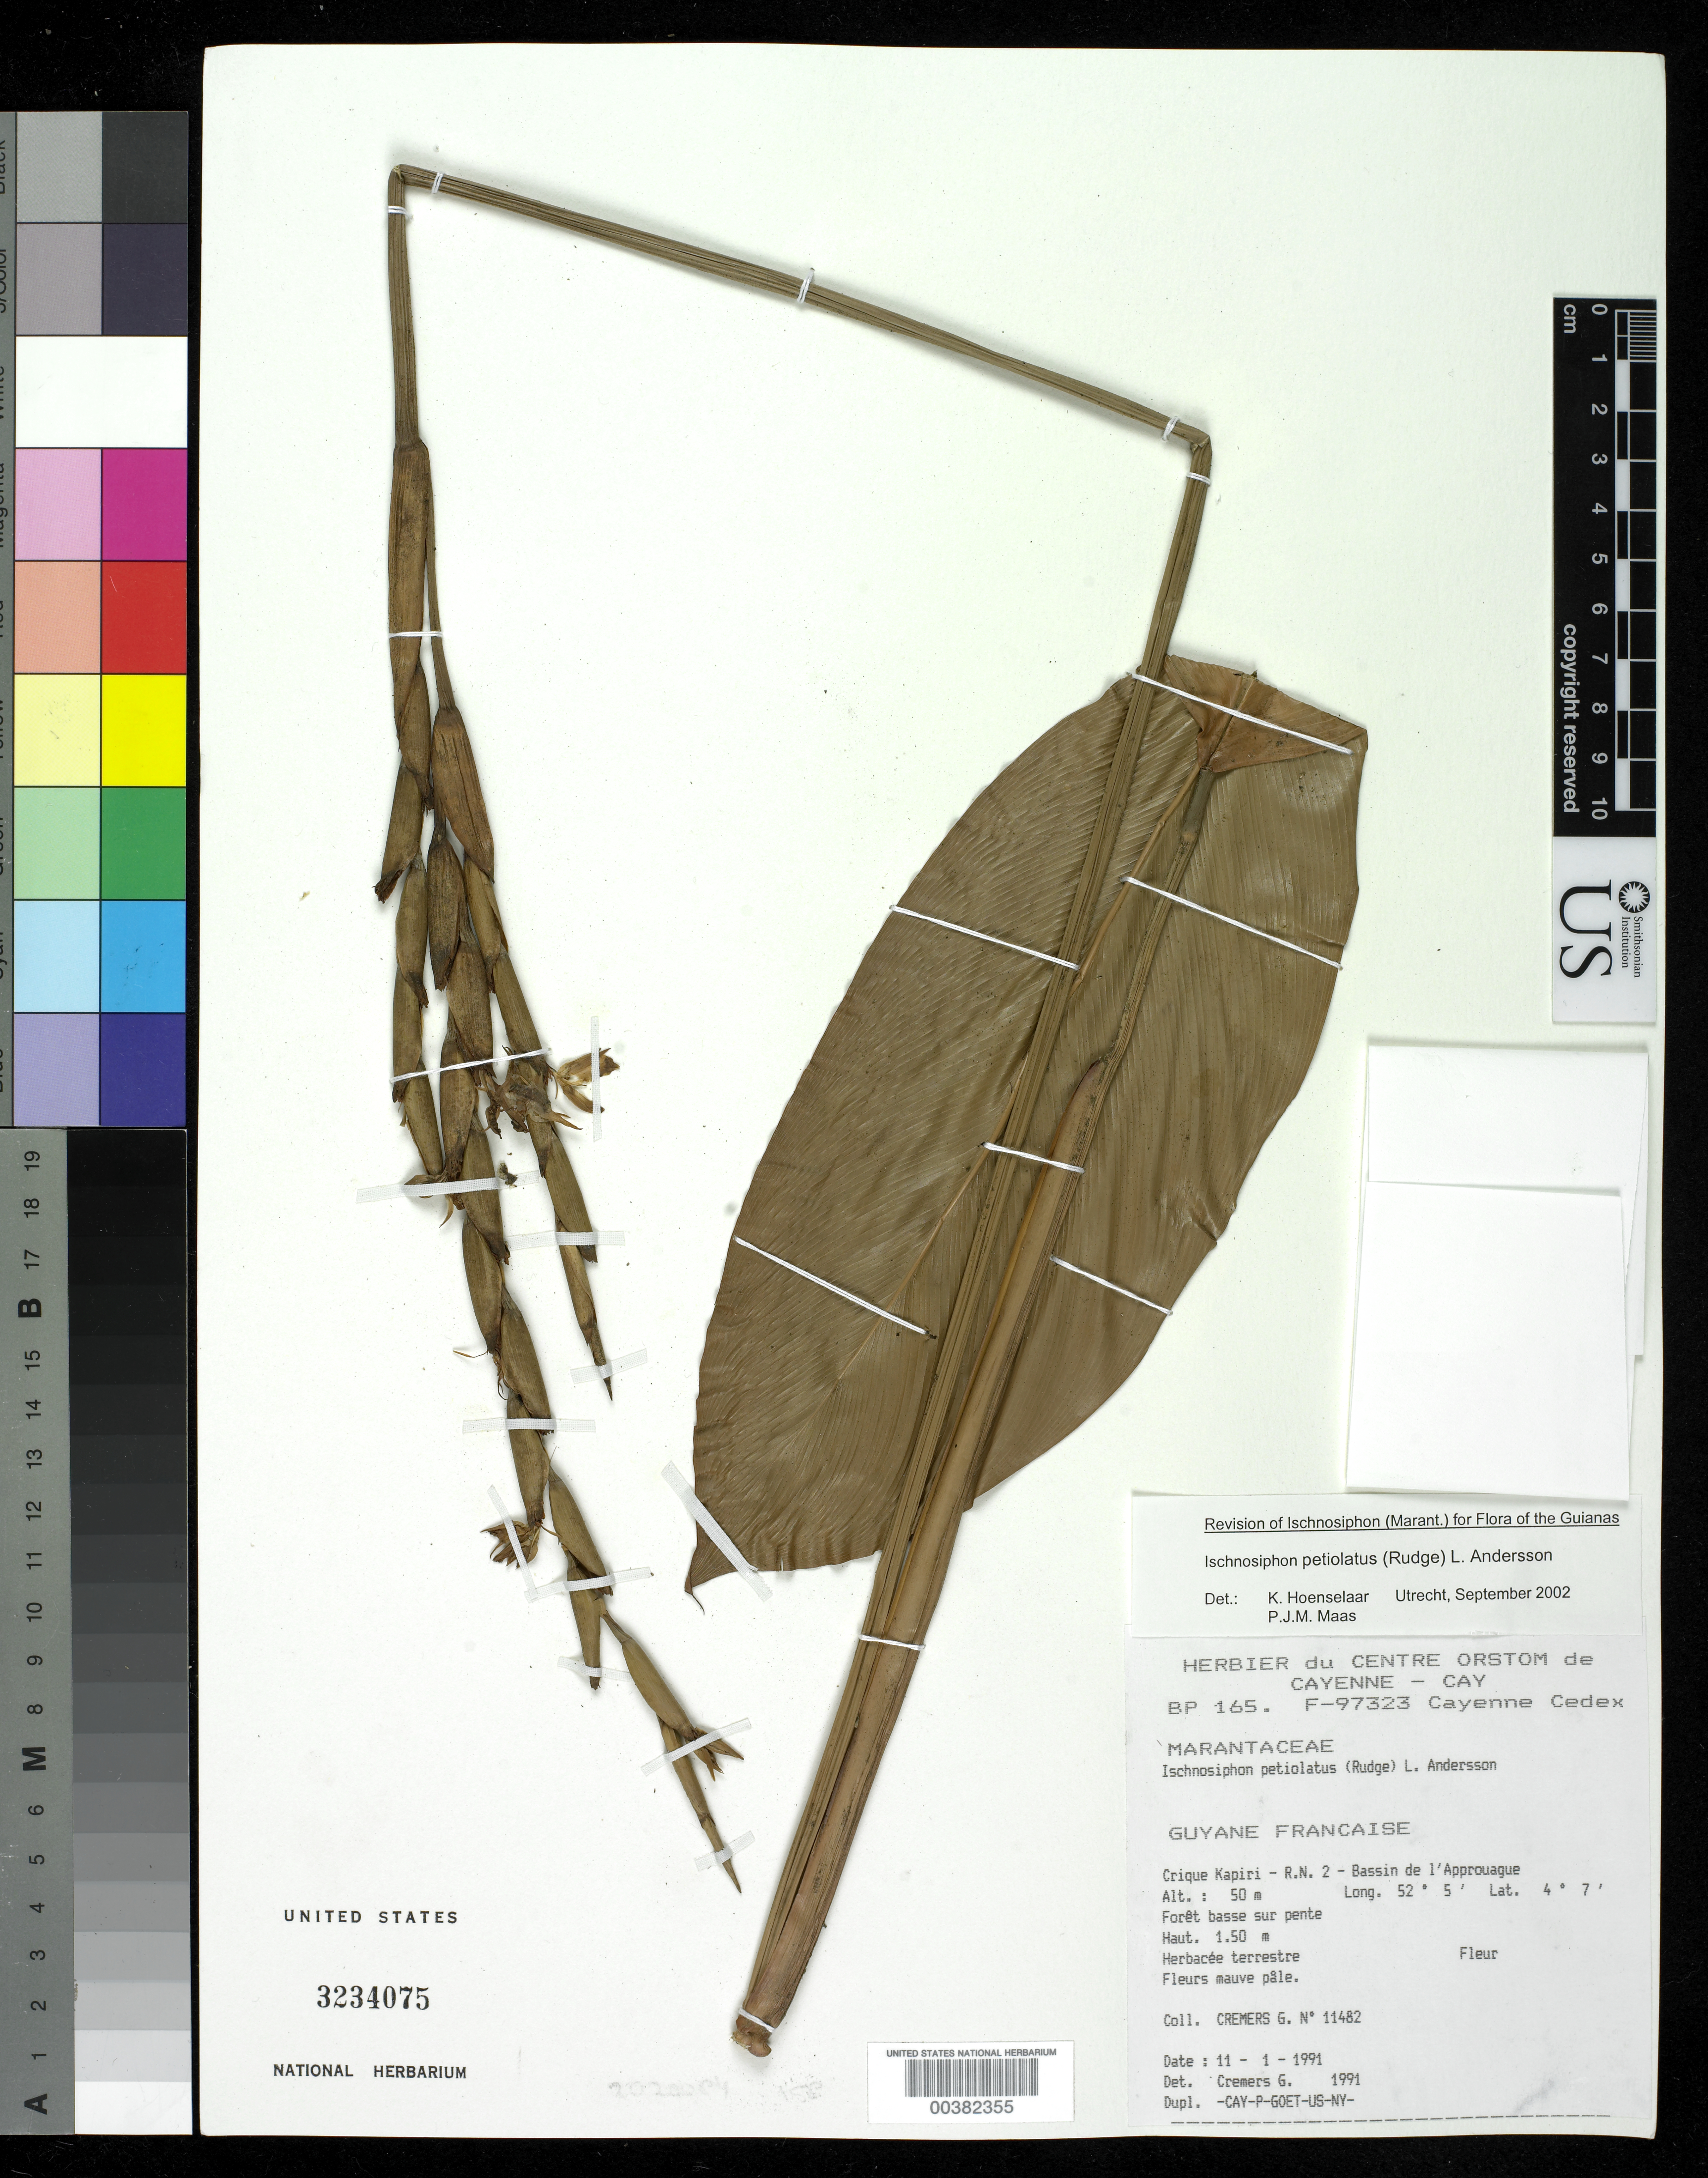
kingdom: Plantae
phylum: Tracheophyta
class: Liliopsida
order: Zingiberales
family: Marantaceae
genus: Ischnosiphon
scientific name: Ischnosiphon petiolatus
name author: (Rudge) L. Andersson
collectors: G. Cremers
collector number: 11482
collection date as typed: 11 Jan 1991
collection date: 1991-01-11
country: French Guiana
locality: Crique kapiri - r.n. 2 - bassin de l'approuague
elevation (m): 50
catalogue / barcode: US 3234075